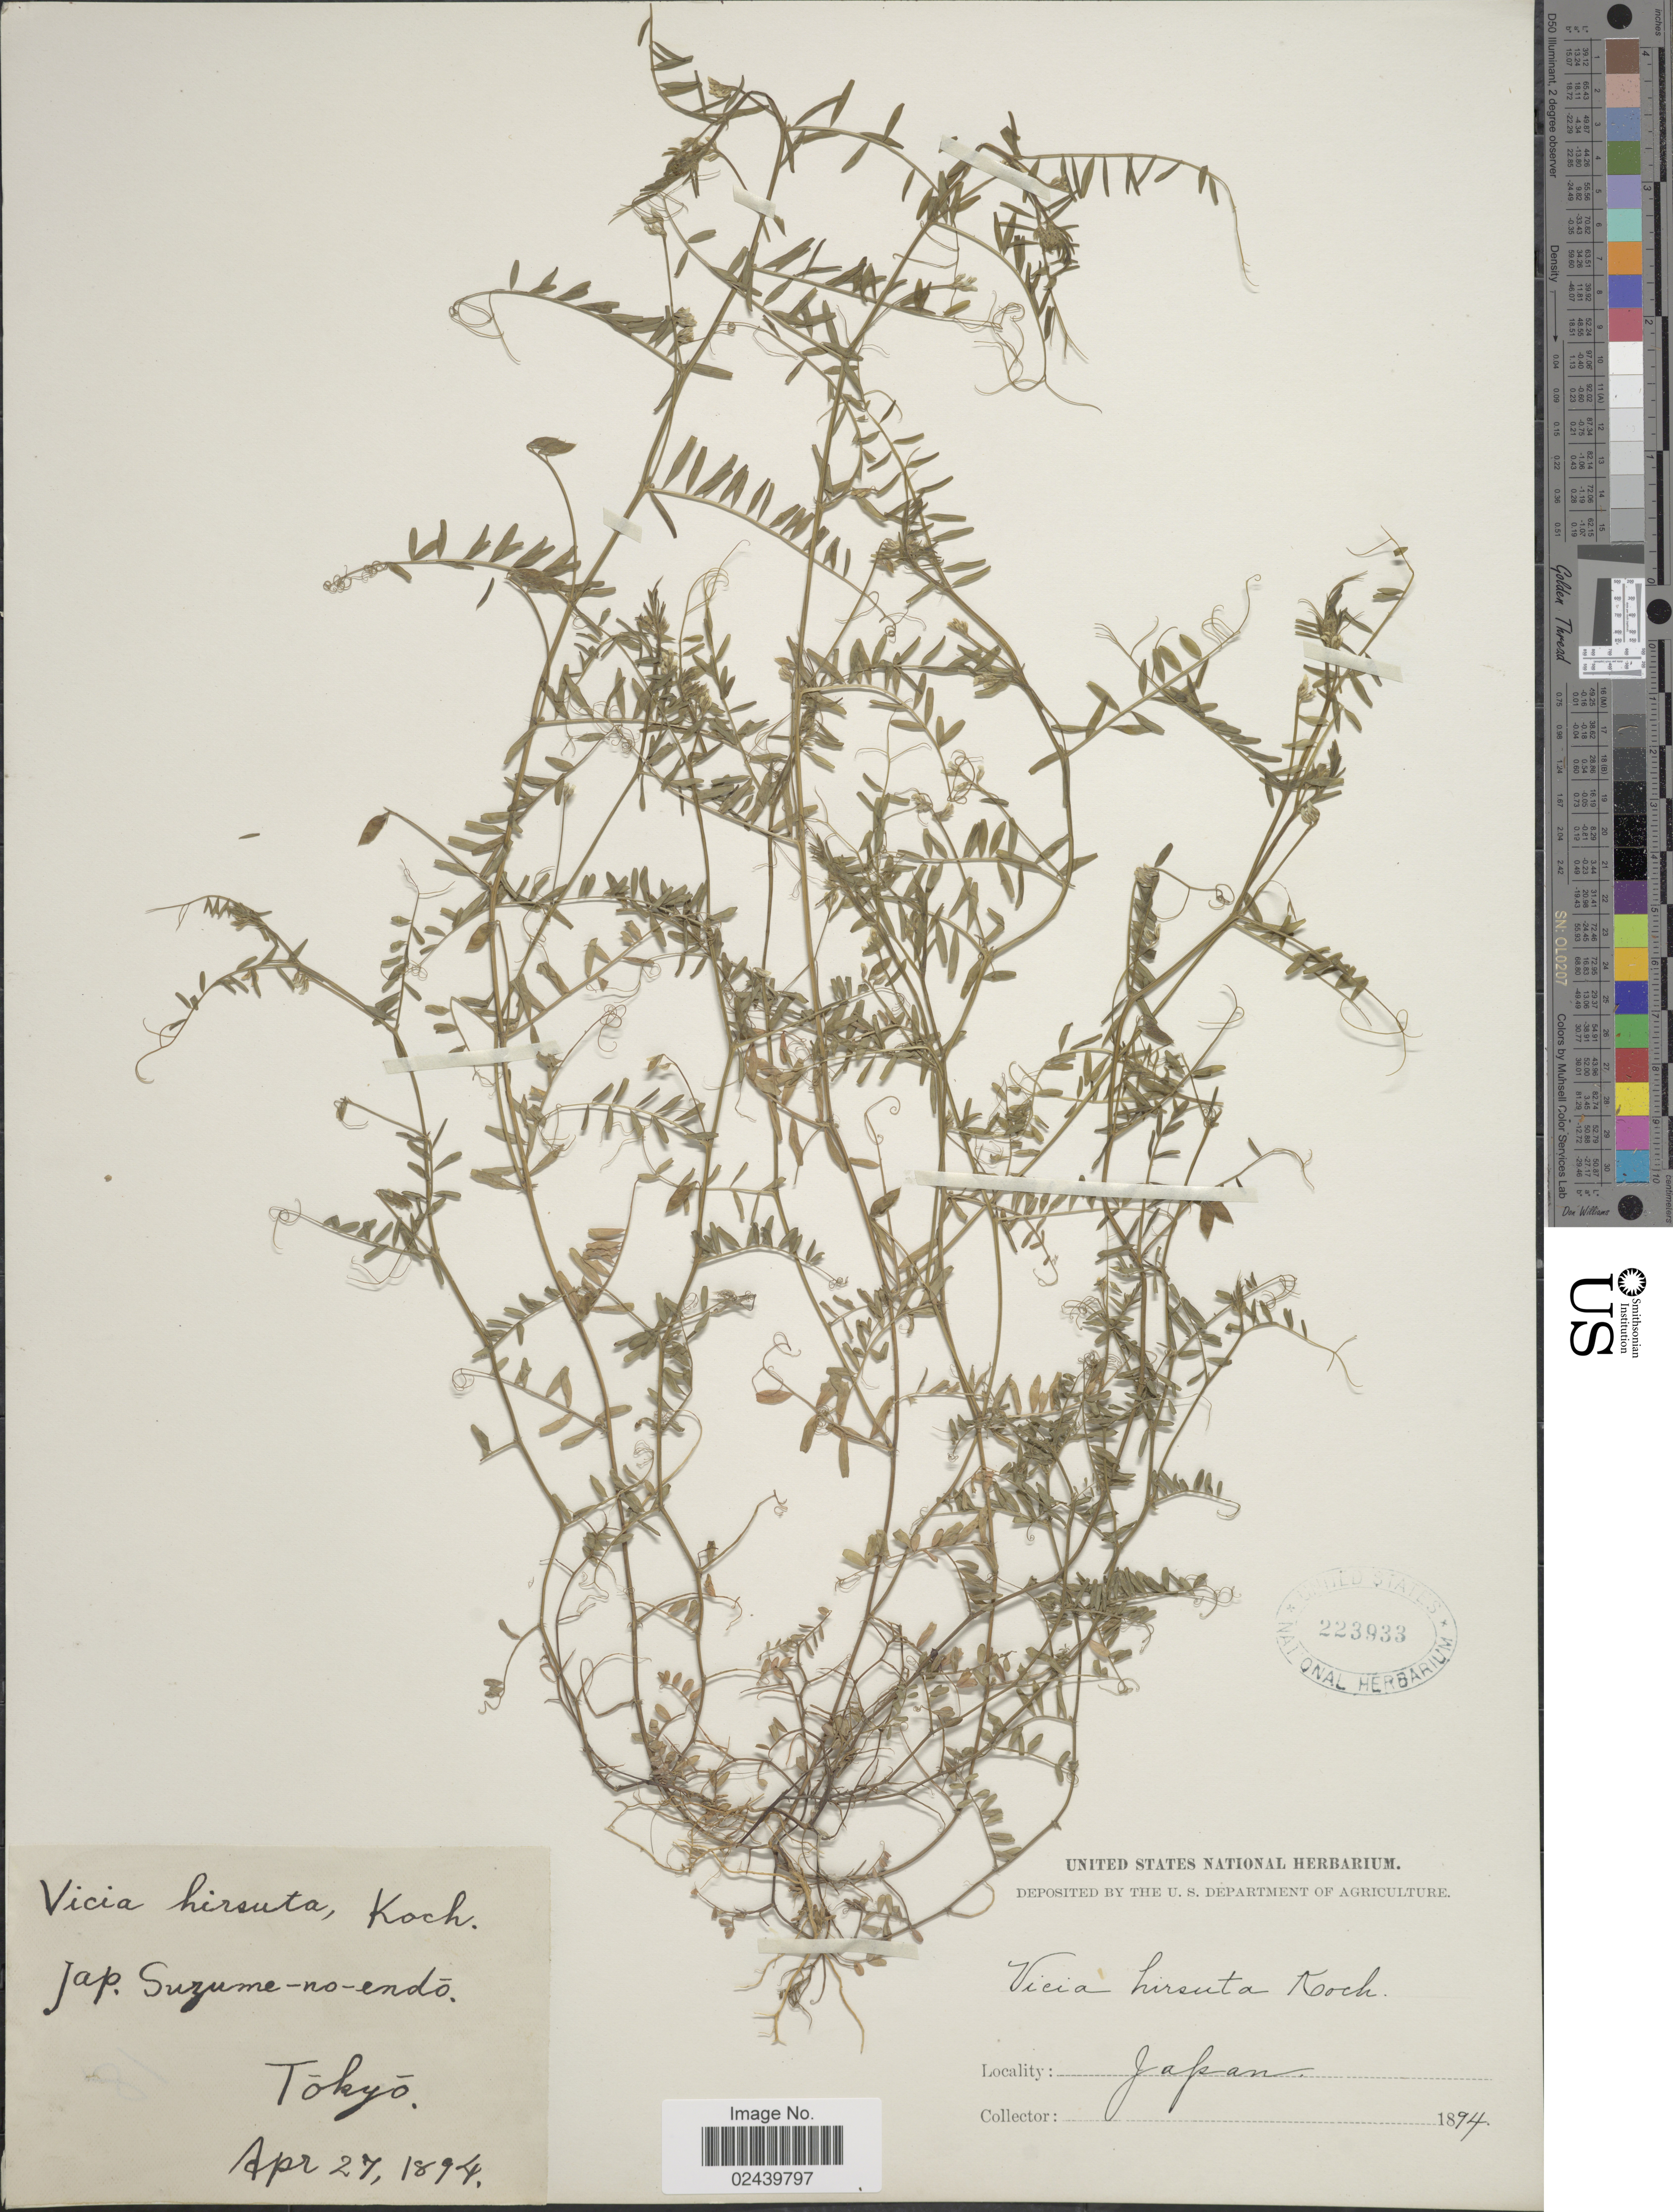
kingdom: Plantae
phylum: Tracheophyta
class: Magnoliopsida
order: Fabales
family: Fabaceae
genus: Vicia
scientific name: Vicia hirsuta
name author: (L.) A. Gray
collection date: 1894-04-27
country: Japan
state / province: Tokyo, Federal City of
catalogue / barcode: US 223933